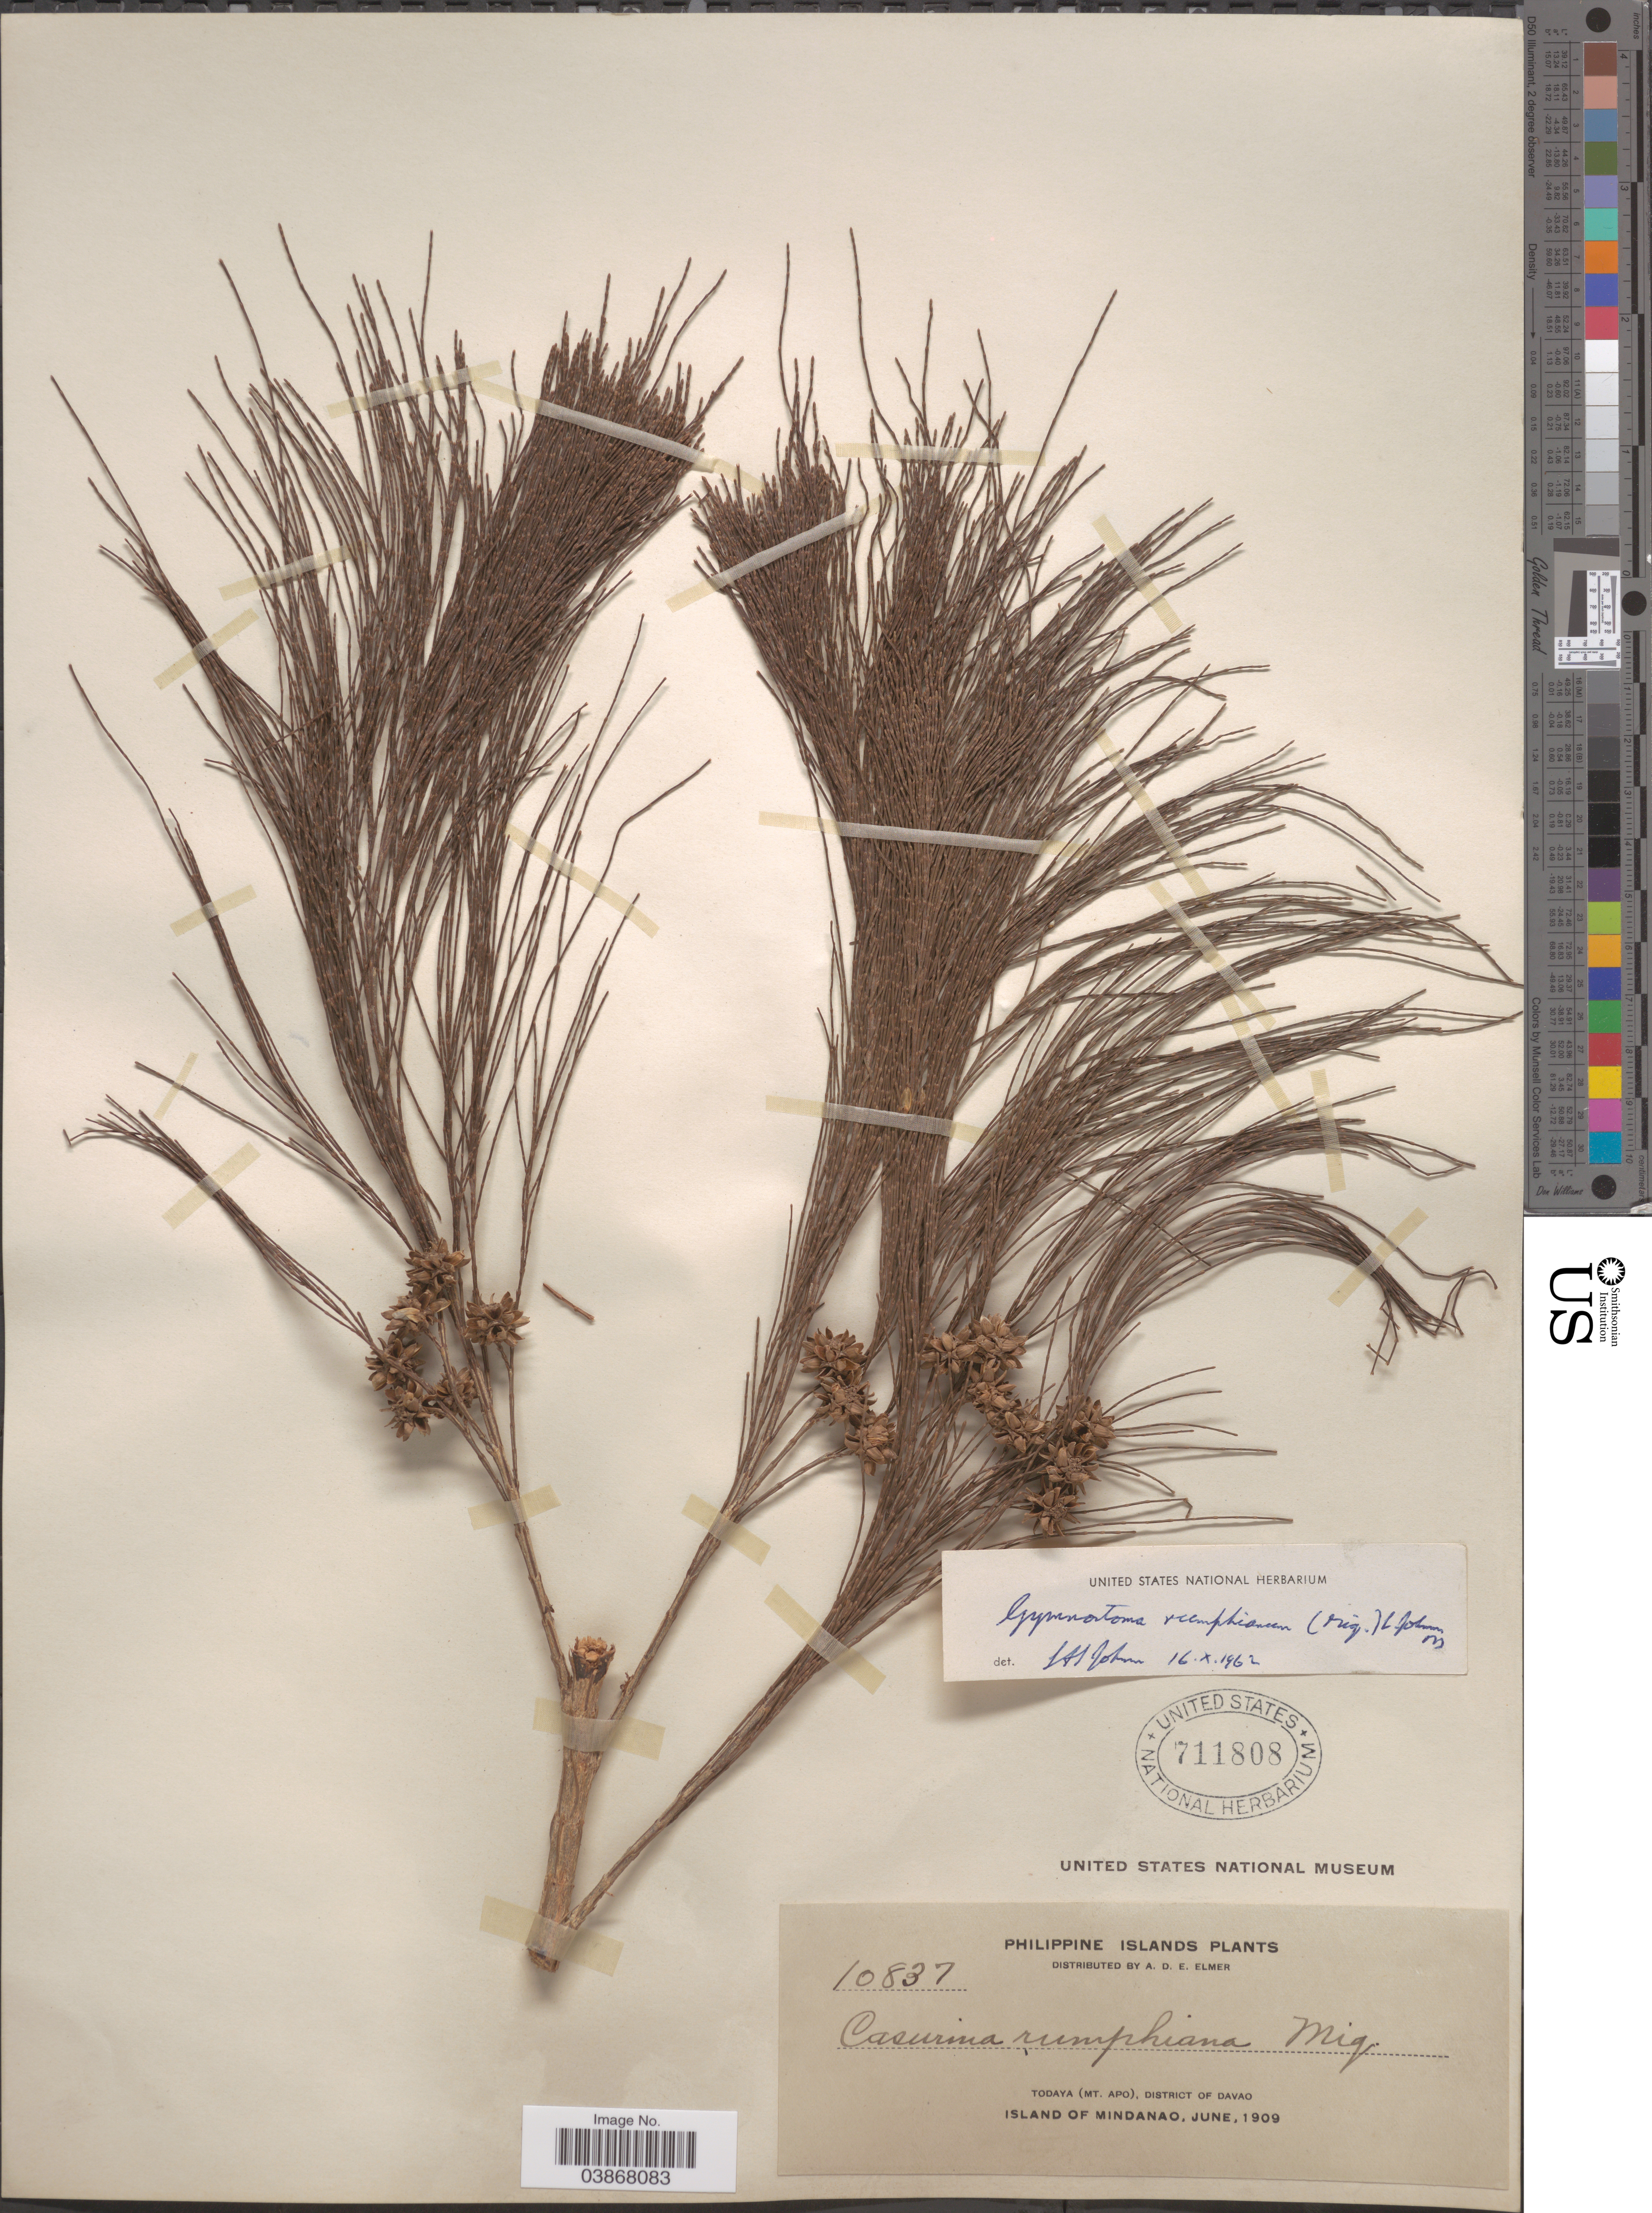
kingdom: Plantae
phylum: Tracheophyta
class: Magnoliopsida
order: Fagales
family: Casuarinaceae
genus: Gymnostoma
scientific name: Gymnostoma rumphianum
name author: (Miq.) L.A.S. Johnson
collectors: A. D. E. Elmer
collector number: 10837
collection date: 1909-06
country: Philippines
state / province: Davao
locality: Philippine Islands. Todaya (Mt. Apo), District of Davao. Island of Mindanao.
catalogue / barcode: US 711808